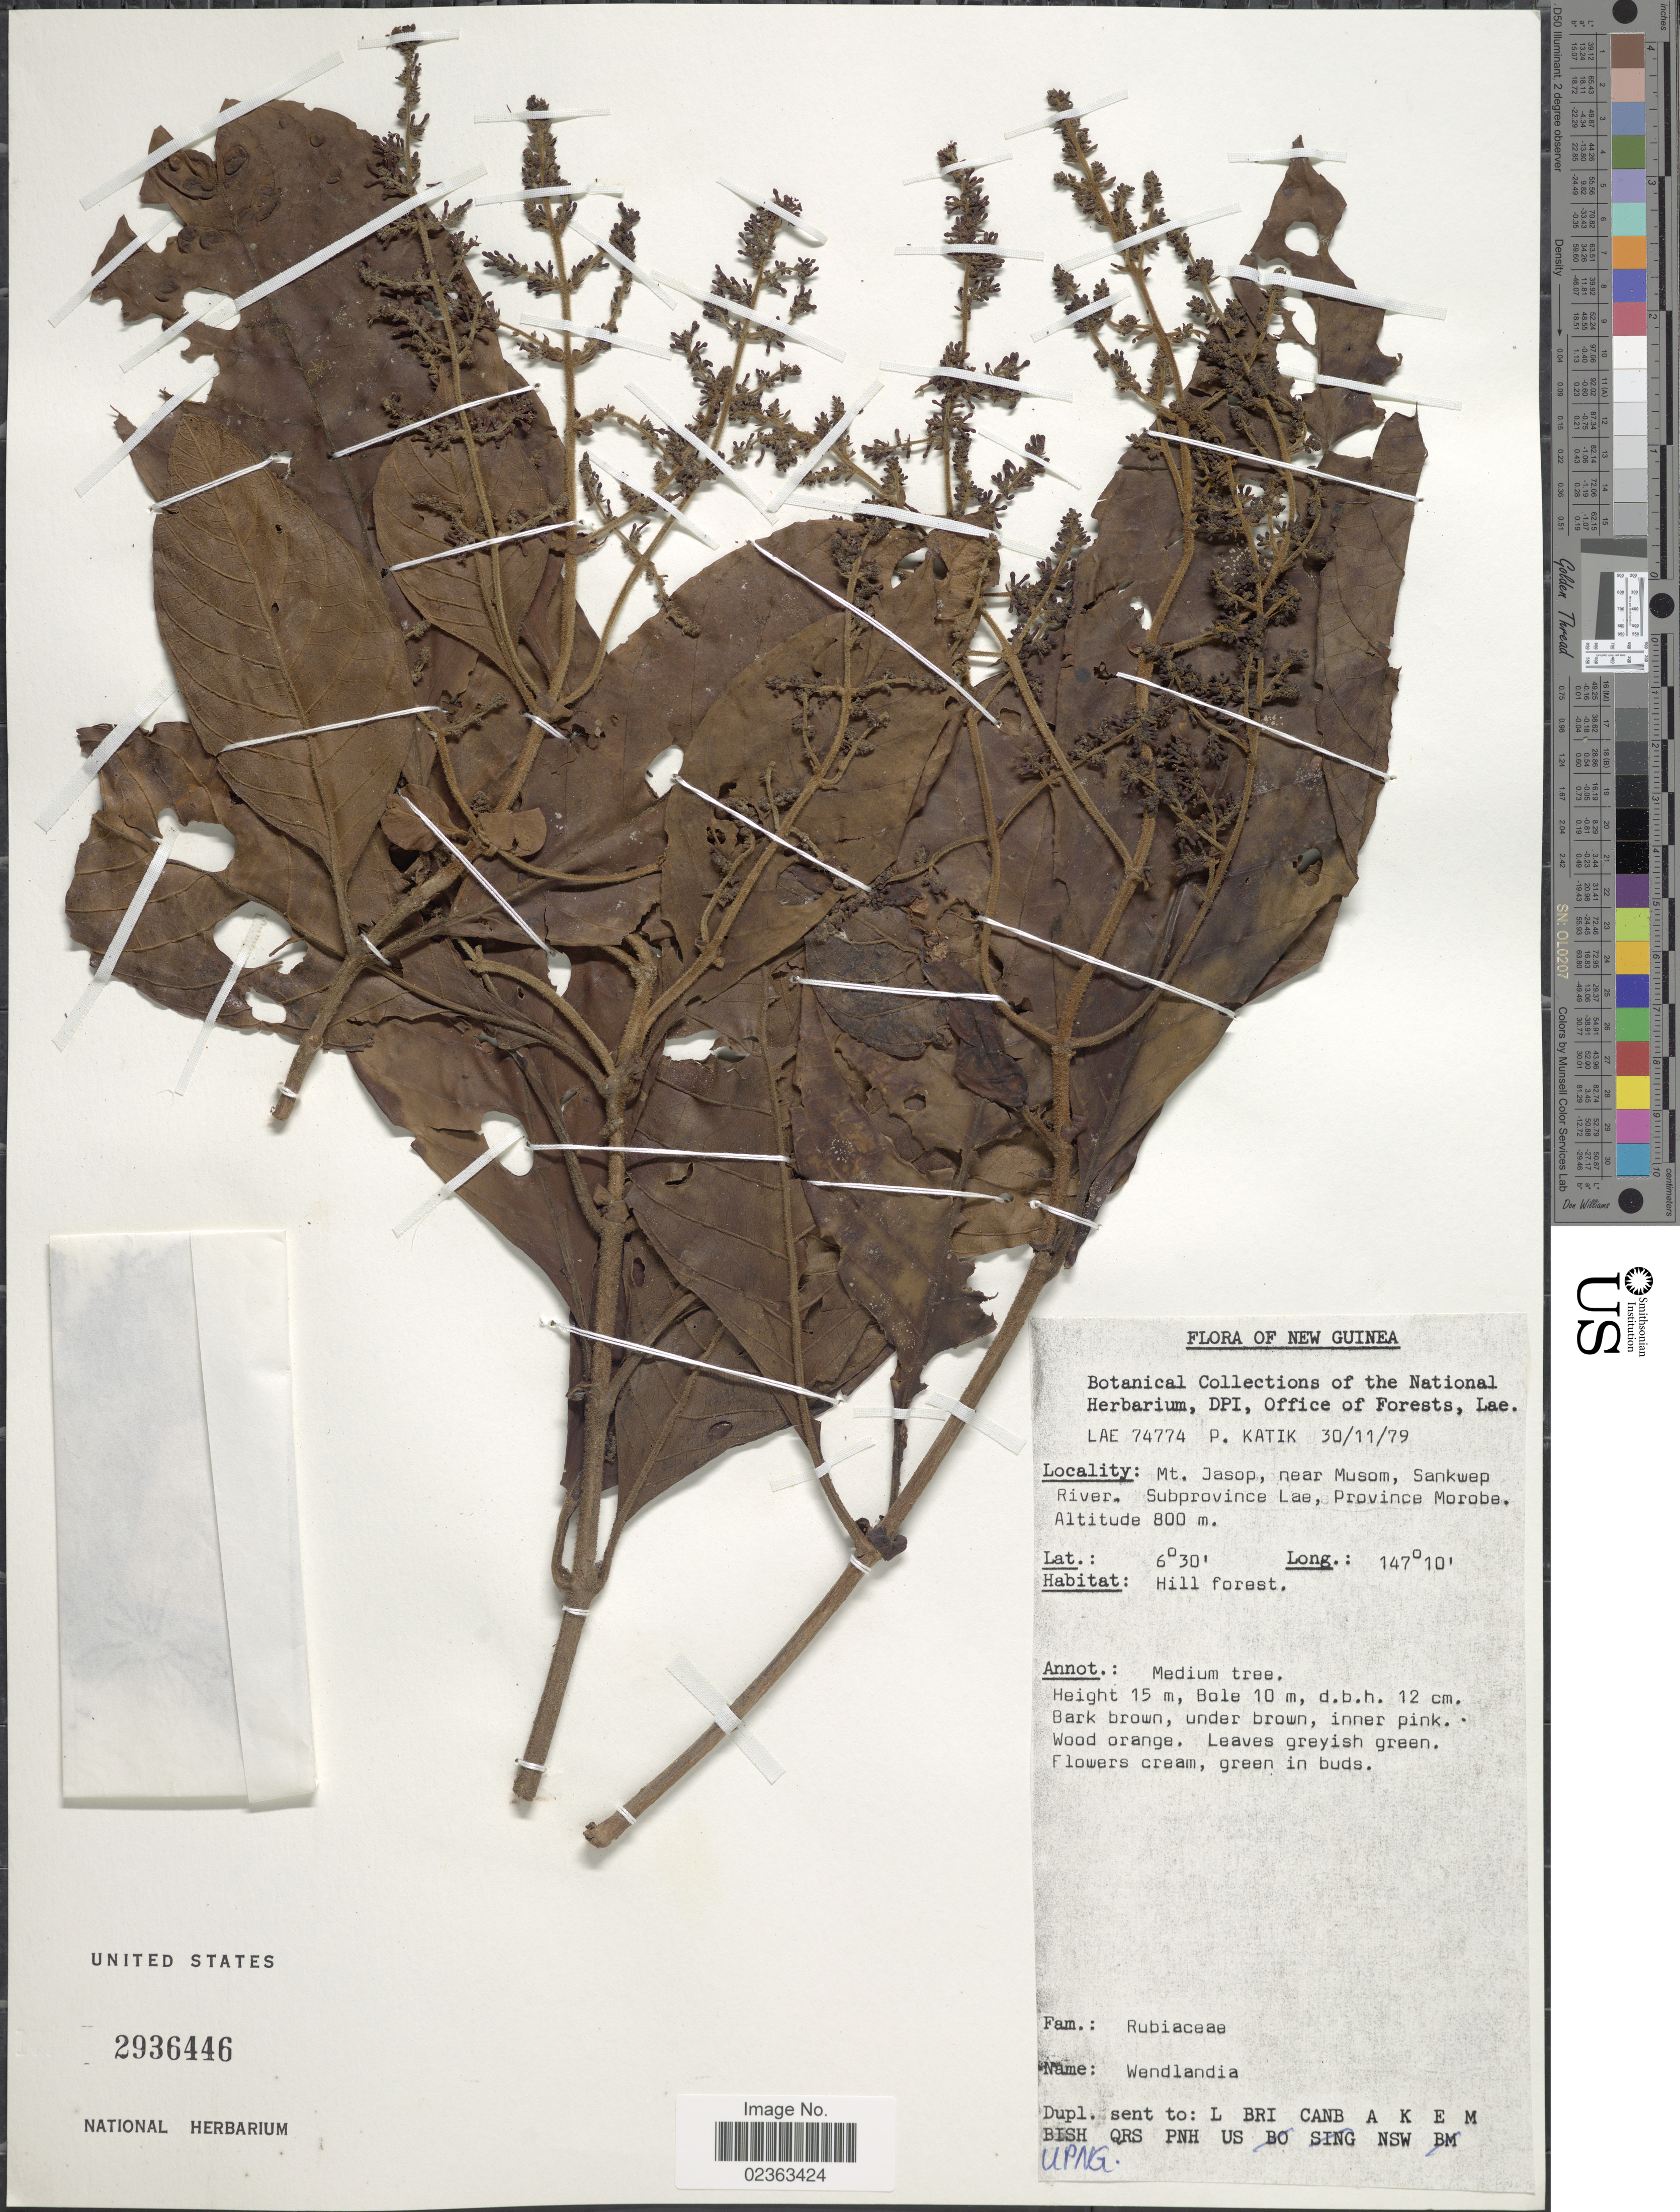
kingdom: Plantae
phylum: Tracheophyta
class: Magnoliopsida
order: Gentianales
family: Rubiaceae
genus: Wendlandia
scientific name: Wendlandia sp.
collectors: P. Katik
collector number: LAE74774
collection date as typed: Transcribed d/m/y: 30/11/79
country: Papua New Guinea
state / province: Morobe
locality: New Guinea, Mt. Jasop, near Musom, Sankwep River, Subprovince Lae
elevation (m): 800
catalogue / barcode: US 2936446